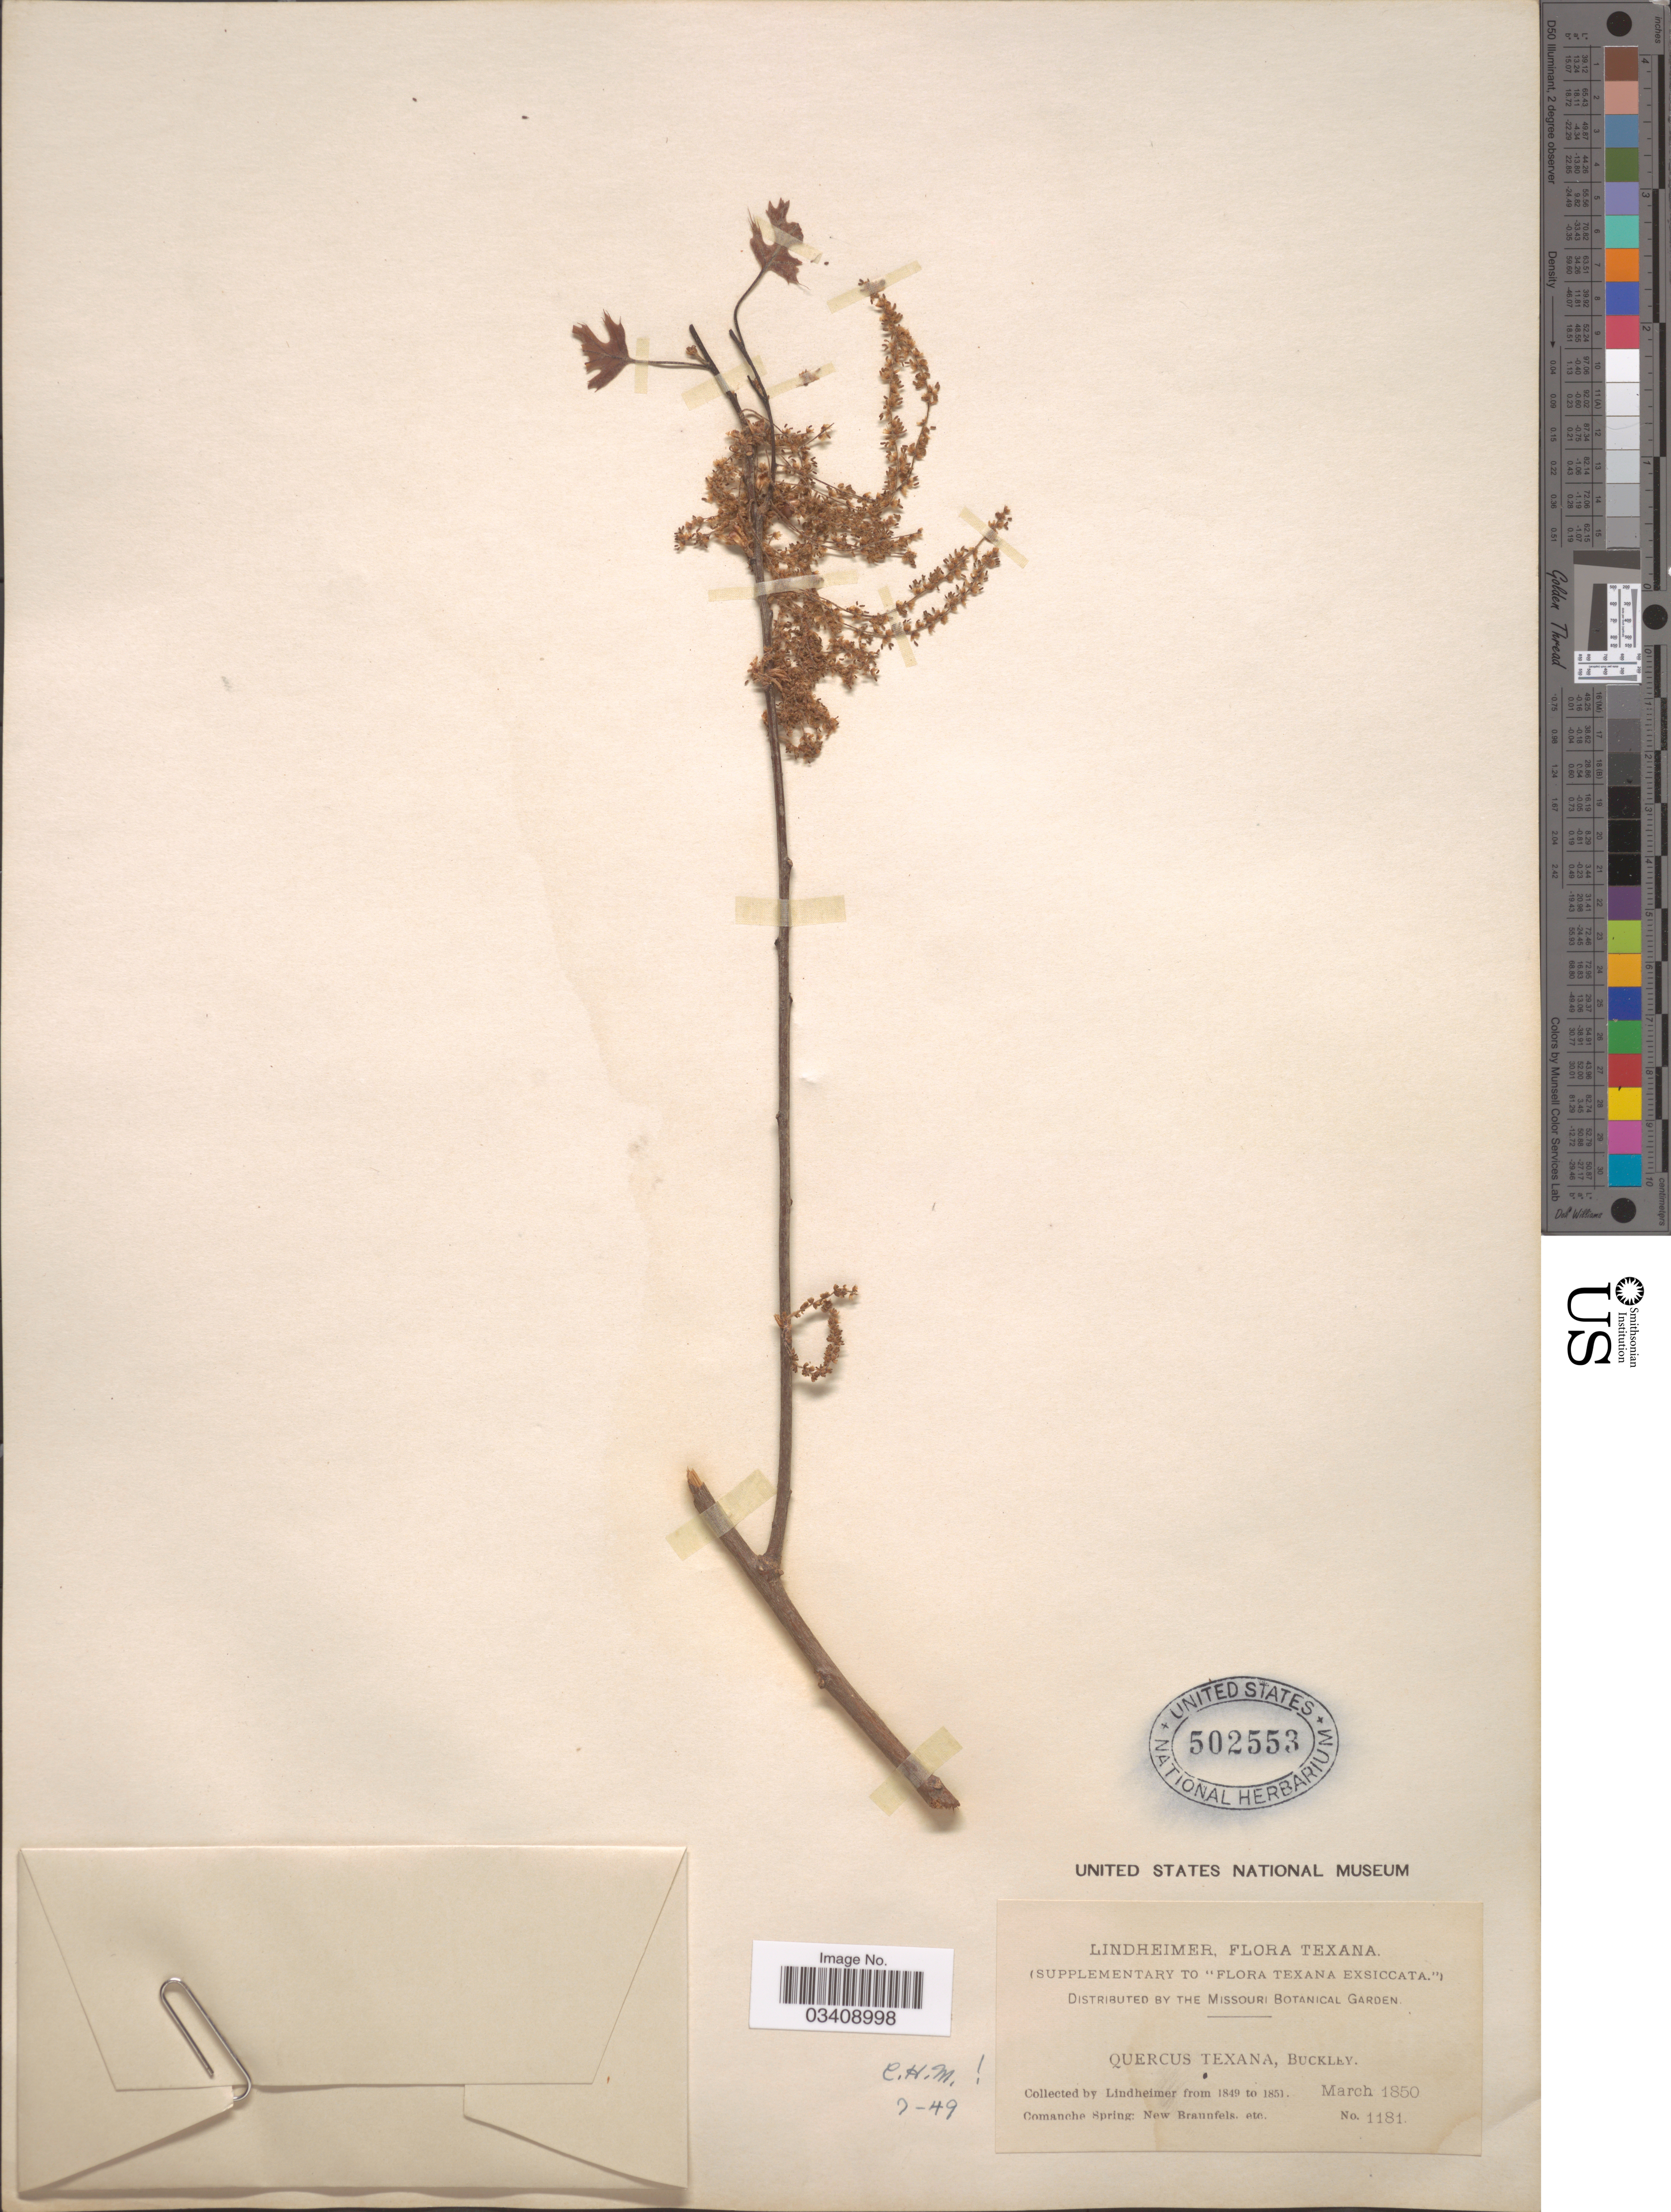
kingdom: Plantae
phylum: Tracheophyta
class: Magnoliopsida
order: Fagales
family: Fagaceae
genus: Quercus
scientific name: Quercus texana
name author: Buckley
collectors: -. Lindheimer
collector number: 1181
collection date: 1850-03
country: United States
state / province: Texas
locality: Comanche Spring: New Braunfels, etc.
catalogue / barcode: US 502553